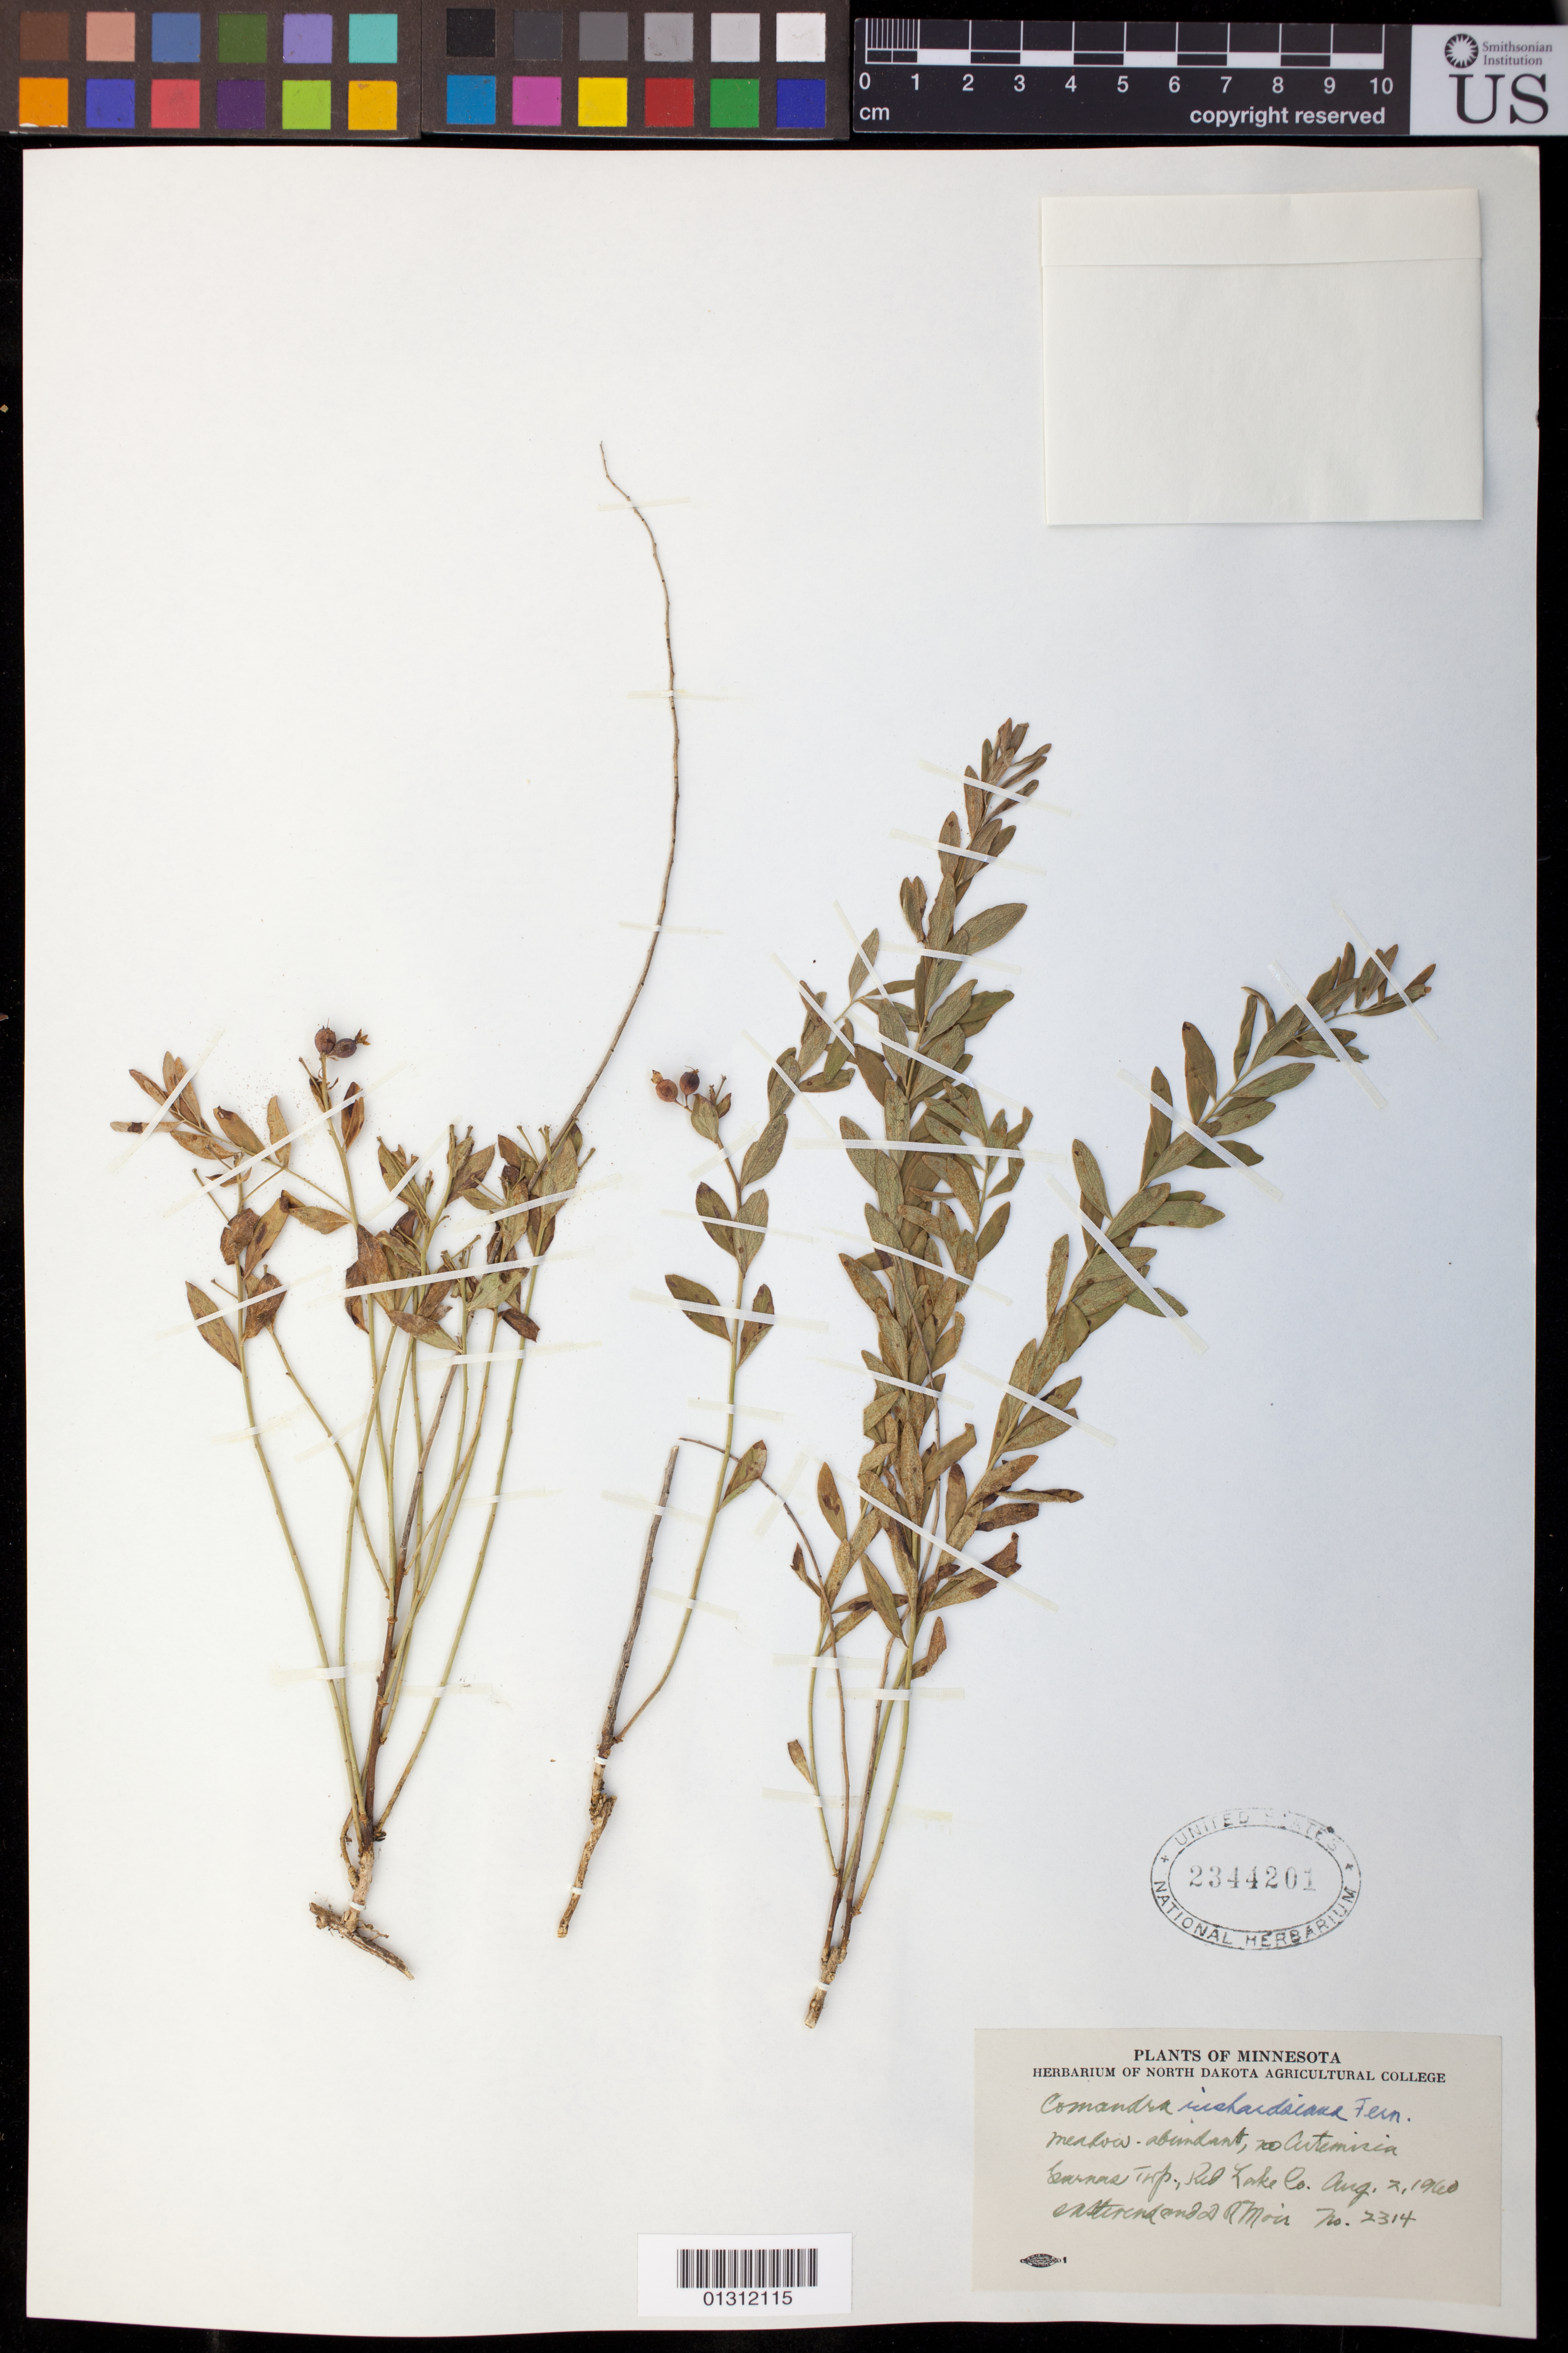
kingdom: Plantae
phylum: Tracheophyta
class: Magnoliopsida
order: Santalales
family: Comandraceae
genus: Comandra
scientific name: Comandra richardsiana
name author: Fernald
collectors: O. A. Stevens & D. Moir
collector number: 2314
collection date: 1960-08-02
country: United States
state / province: Minnesota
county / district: Red Lake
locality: Garnes Twp.,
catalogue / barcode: US 2344201